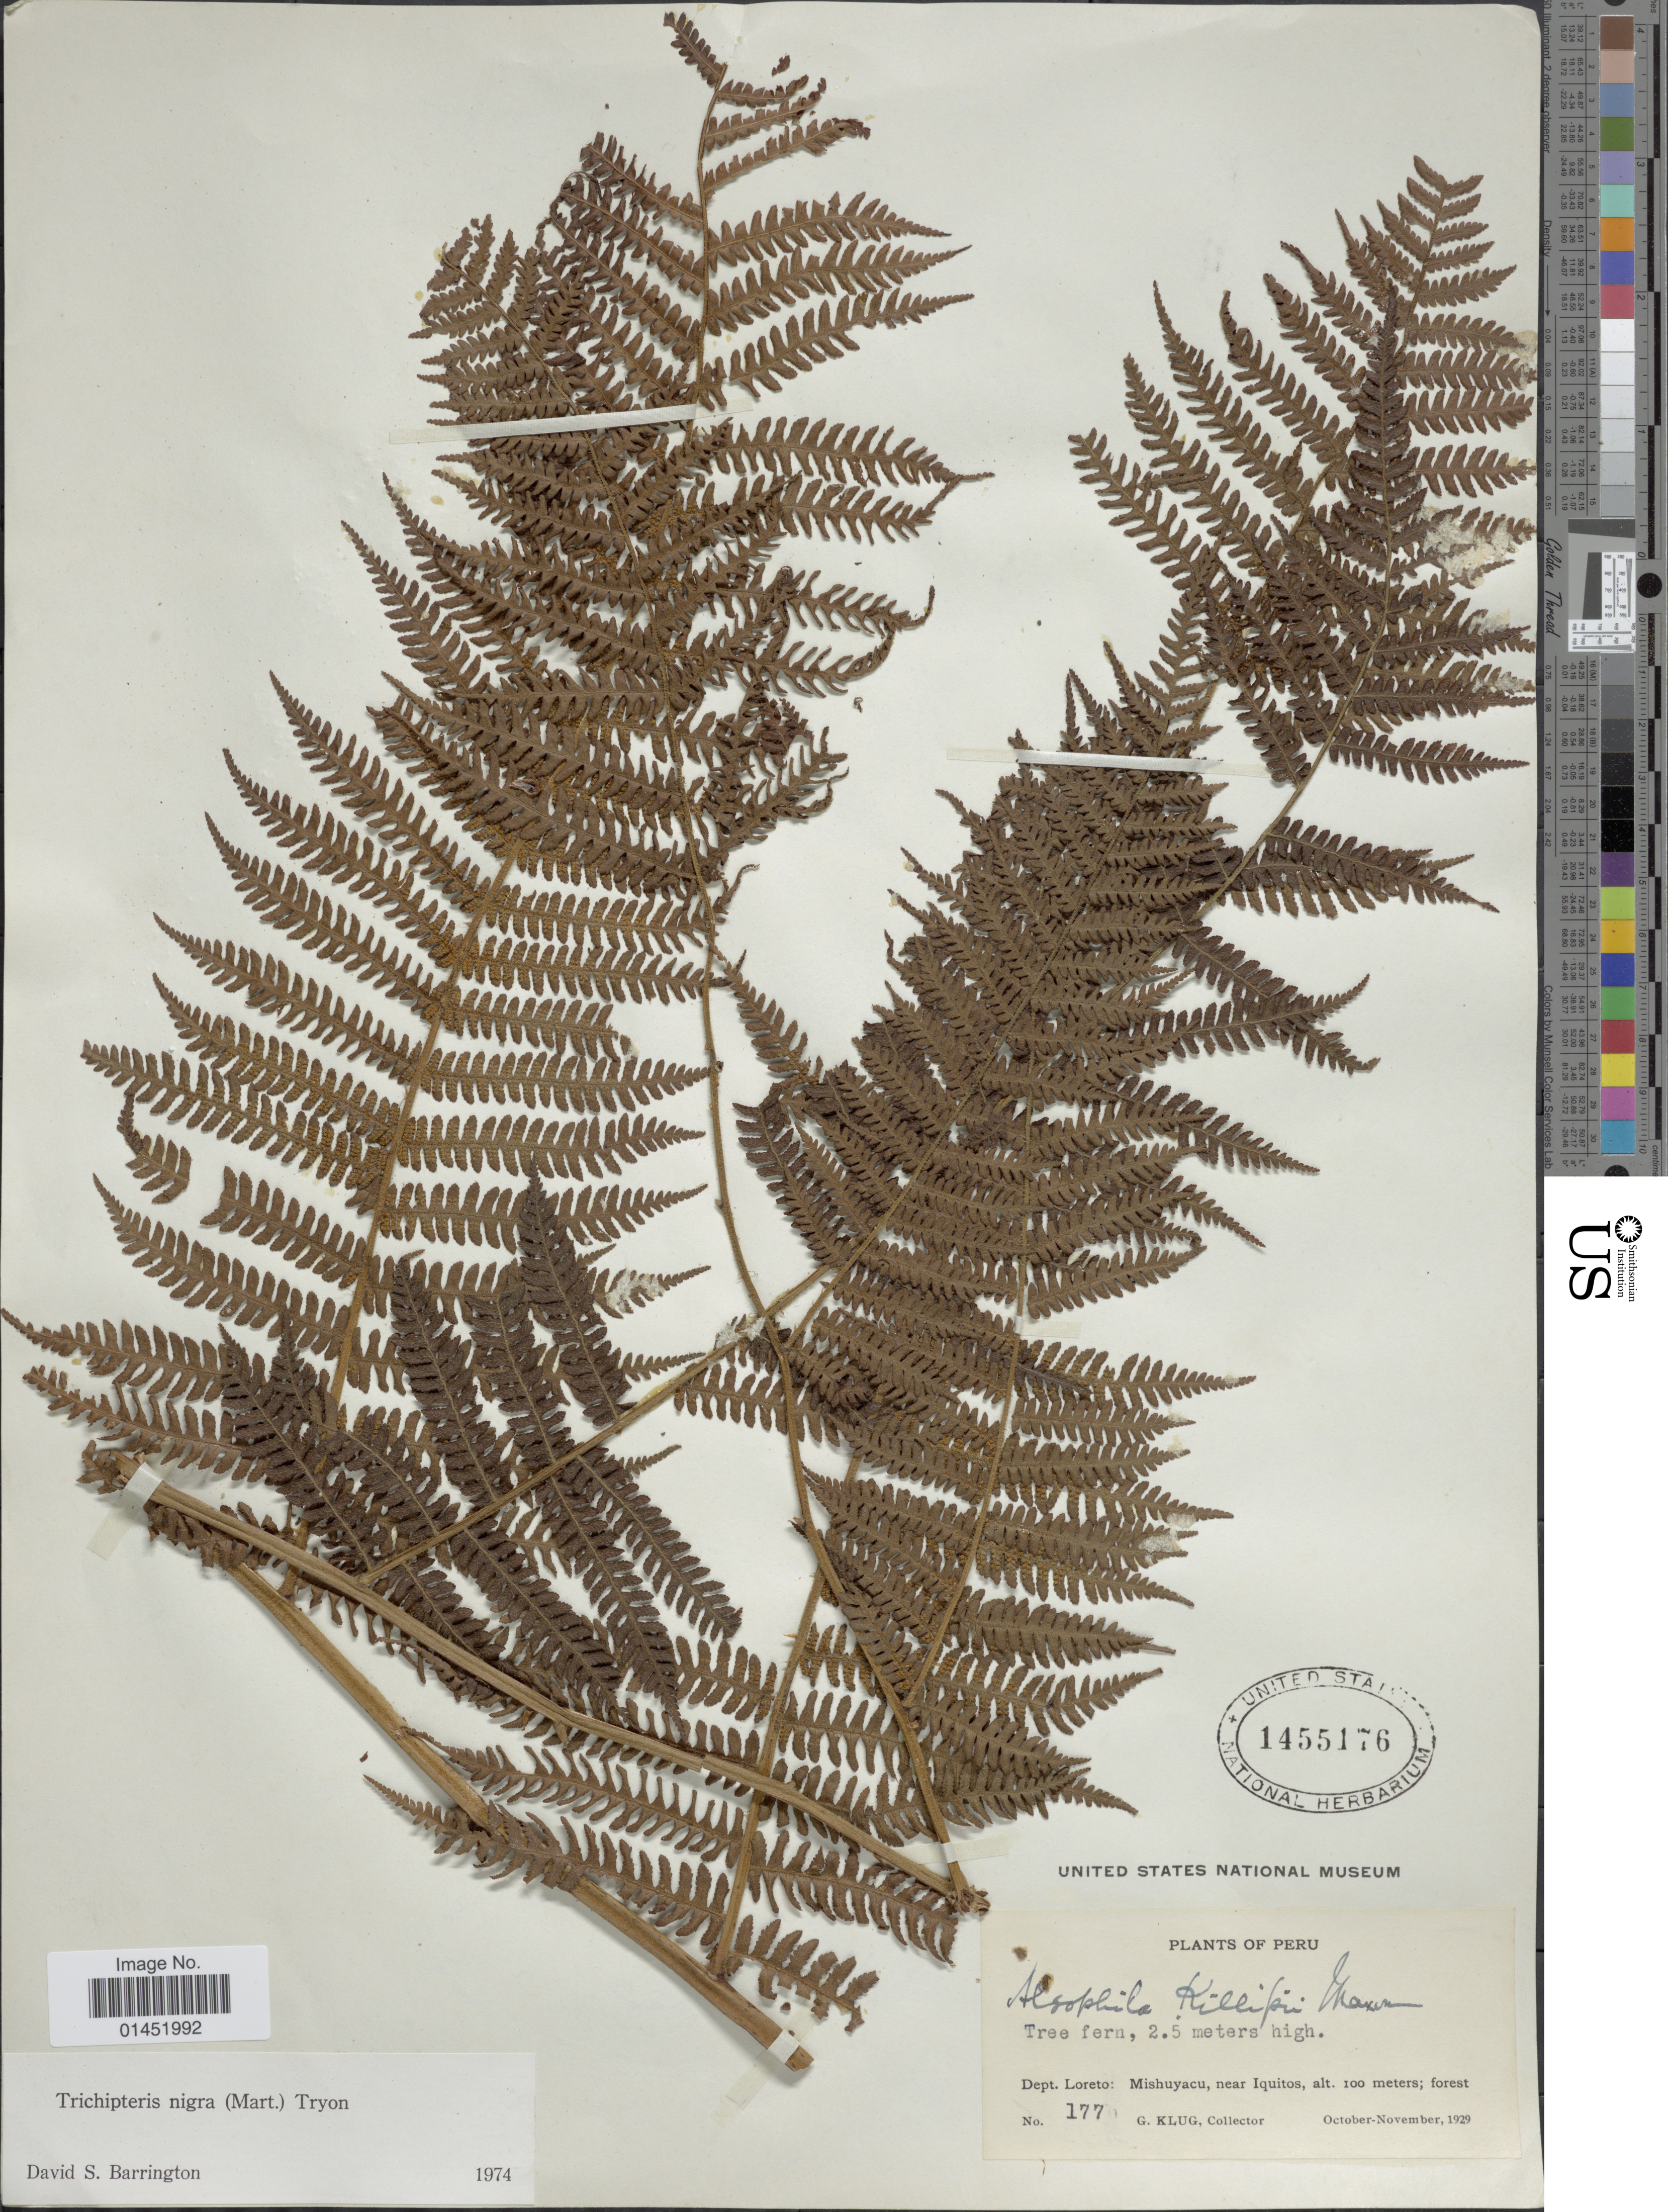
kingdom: Plantae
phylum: Tracheophyta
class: Polypodiopsida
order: Cyatheales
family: Cyatheaceae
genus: Cyathea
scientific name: Cyathea lasiosora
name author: (Mett. ex Kuhn) Domin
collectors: G. Klug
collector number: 177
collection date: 1929-10/1929-11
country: Peru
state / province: Loreto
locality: Dept. Loreto: Mishuyacu, near Iquitos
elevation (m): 100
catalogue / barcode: US 1455176